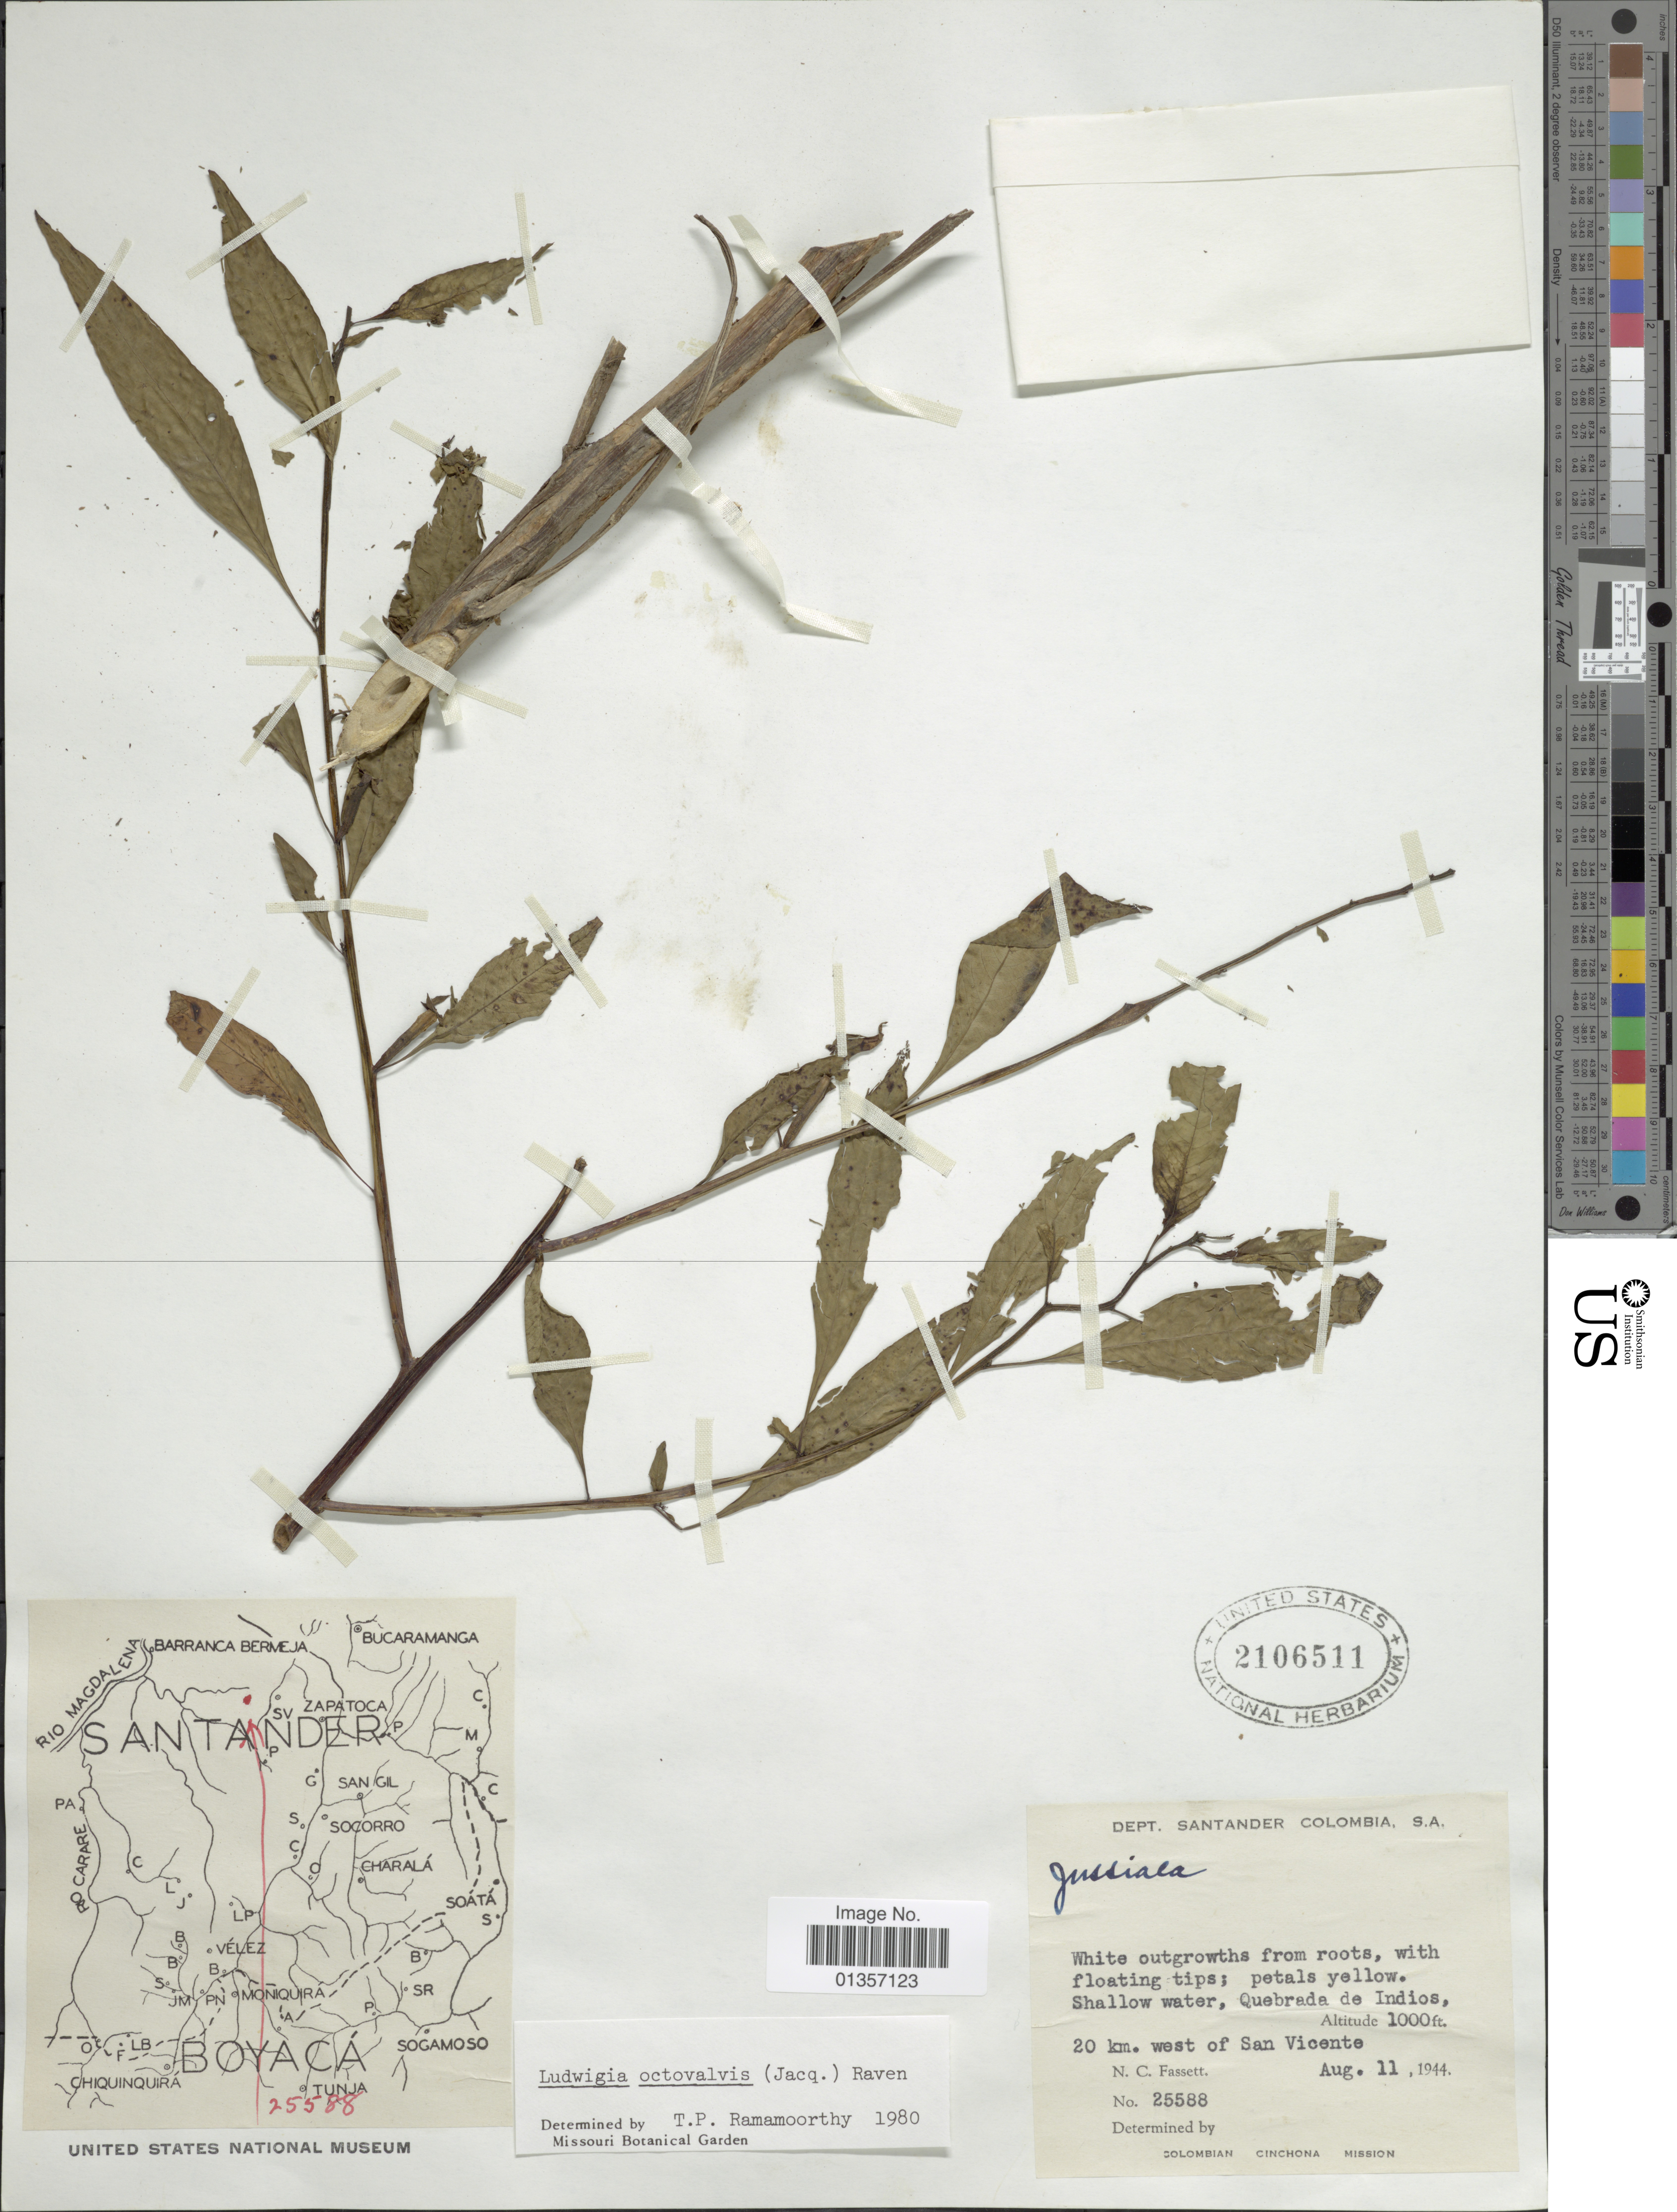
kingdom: Plantae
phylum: Tracheophyta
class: Magnoliopsida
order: Myrtales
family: Onagraceae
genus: Ludwigia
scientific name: Ludwigia octovalvis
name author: (Jacq.) P.H. Raven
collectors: N. C. Fassett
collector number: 25588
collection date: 1944-08-11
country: Colombia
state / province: Santander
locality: Quebrada de Indios, 20 km. west of San Vicente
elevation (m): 305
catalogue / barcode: US 2106511